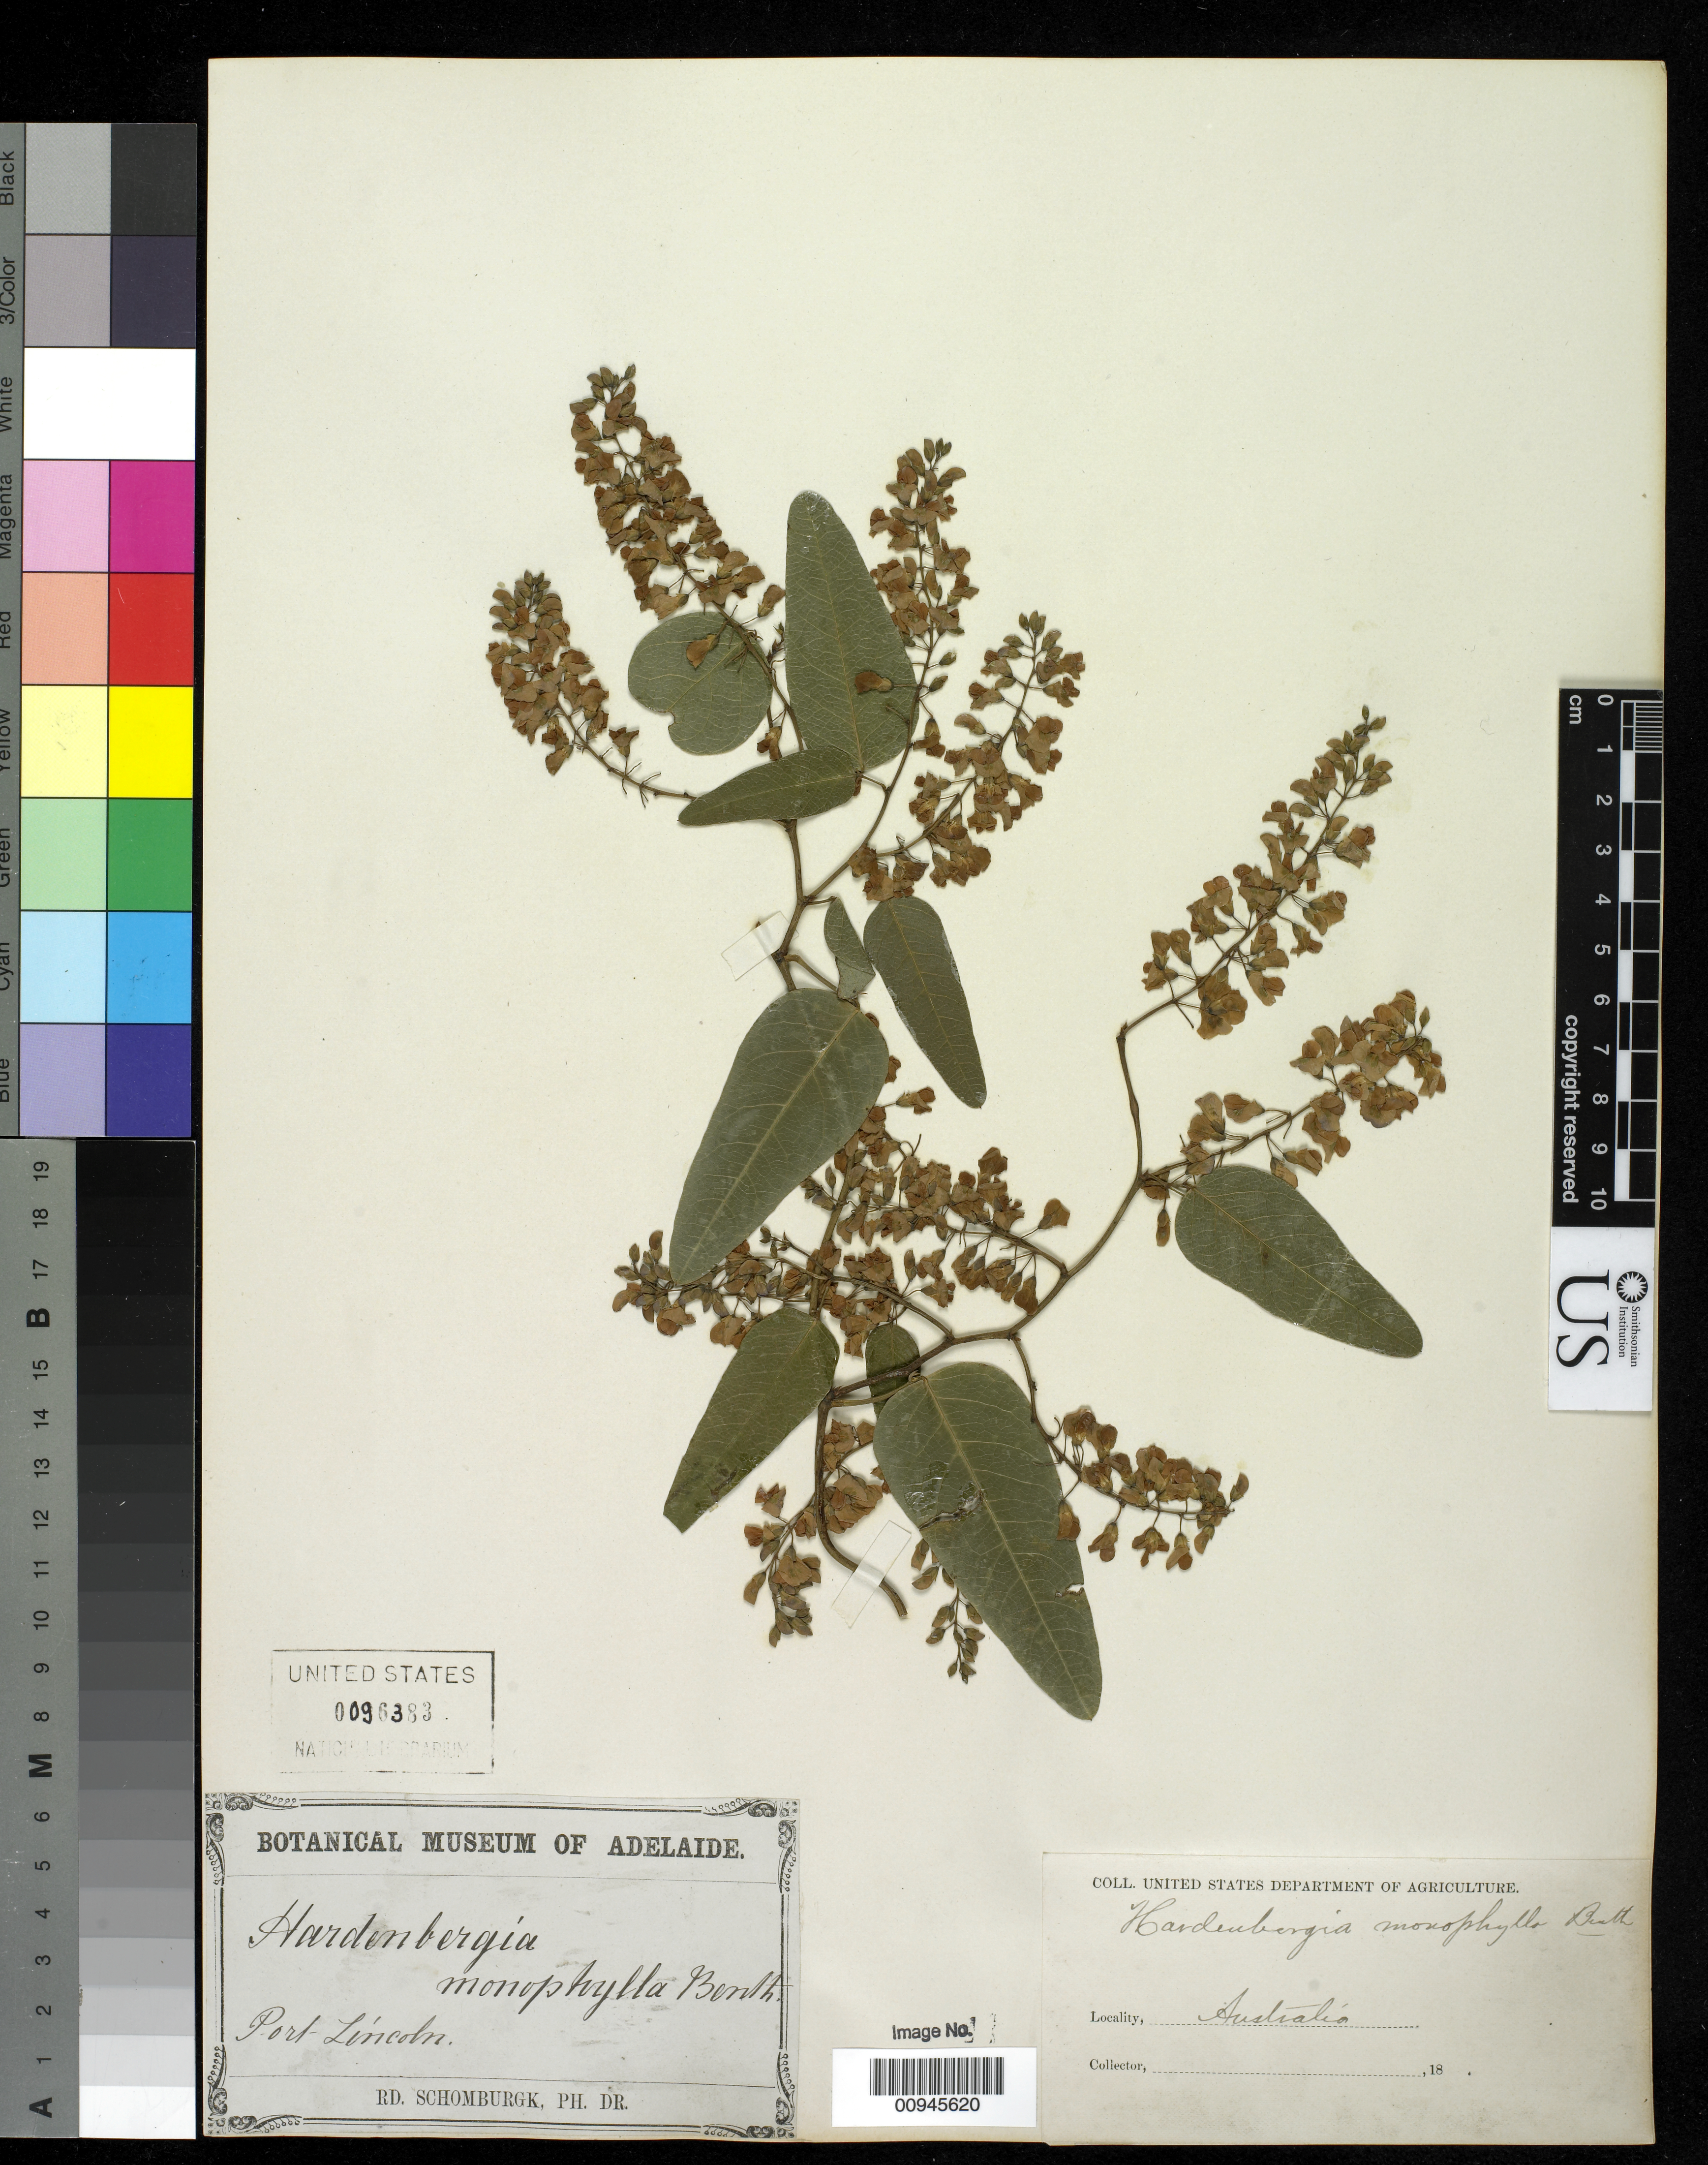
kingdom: Plantae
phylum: Tracheophyta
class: Magnoliopsida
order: Fabales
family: Fabaceae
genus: Hardenbergia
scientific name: Hardenbergia violacea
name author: (Schneev.) Stearn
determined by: Egan, Ashley N., (US), Smithsonian Institution - National Museum of Natural History (UNITED STATES)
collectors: M. R. Schomburgk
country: Australia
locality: Port Lincoln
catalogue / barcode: US 96383